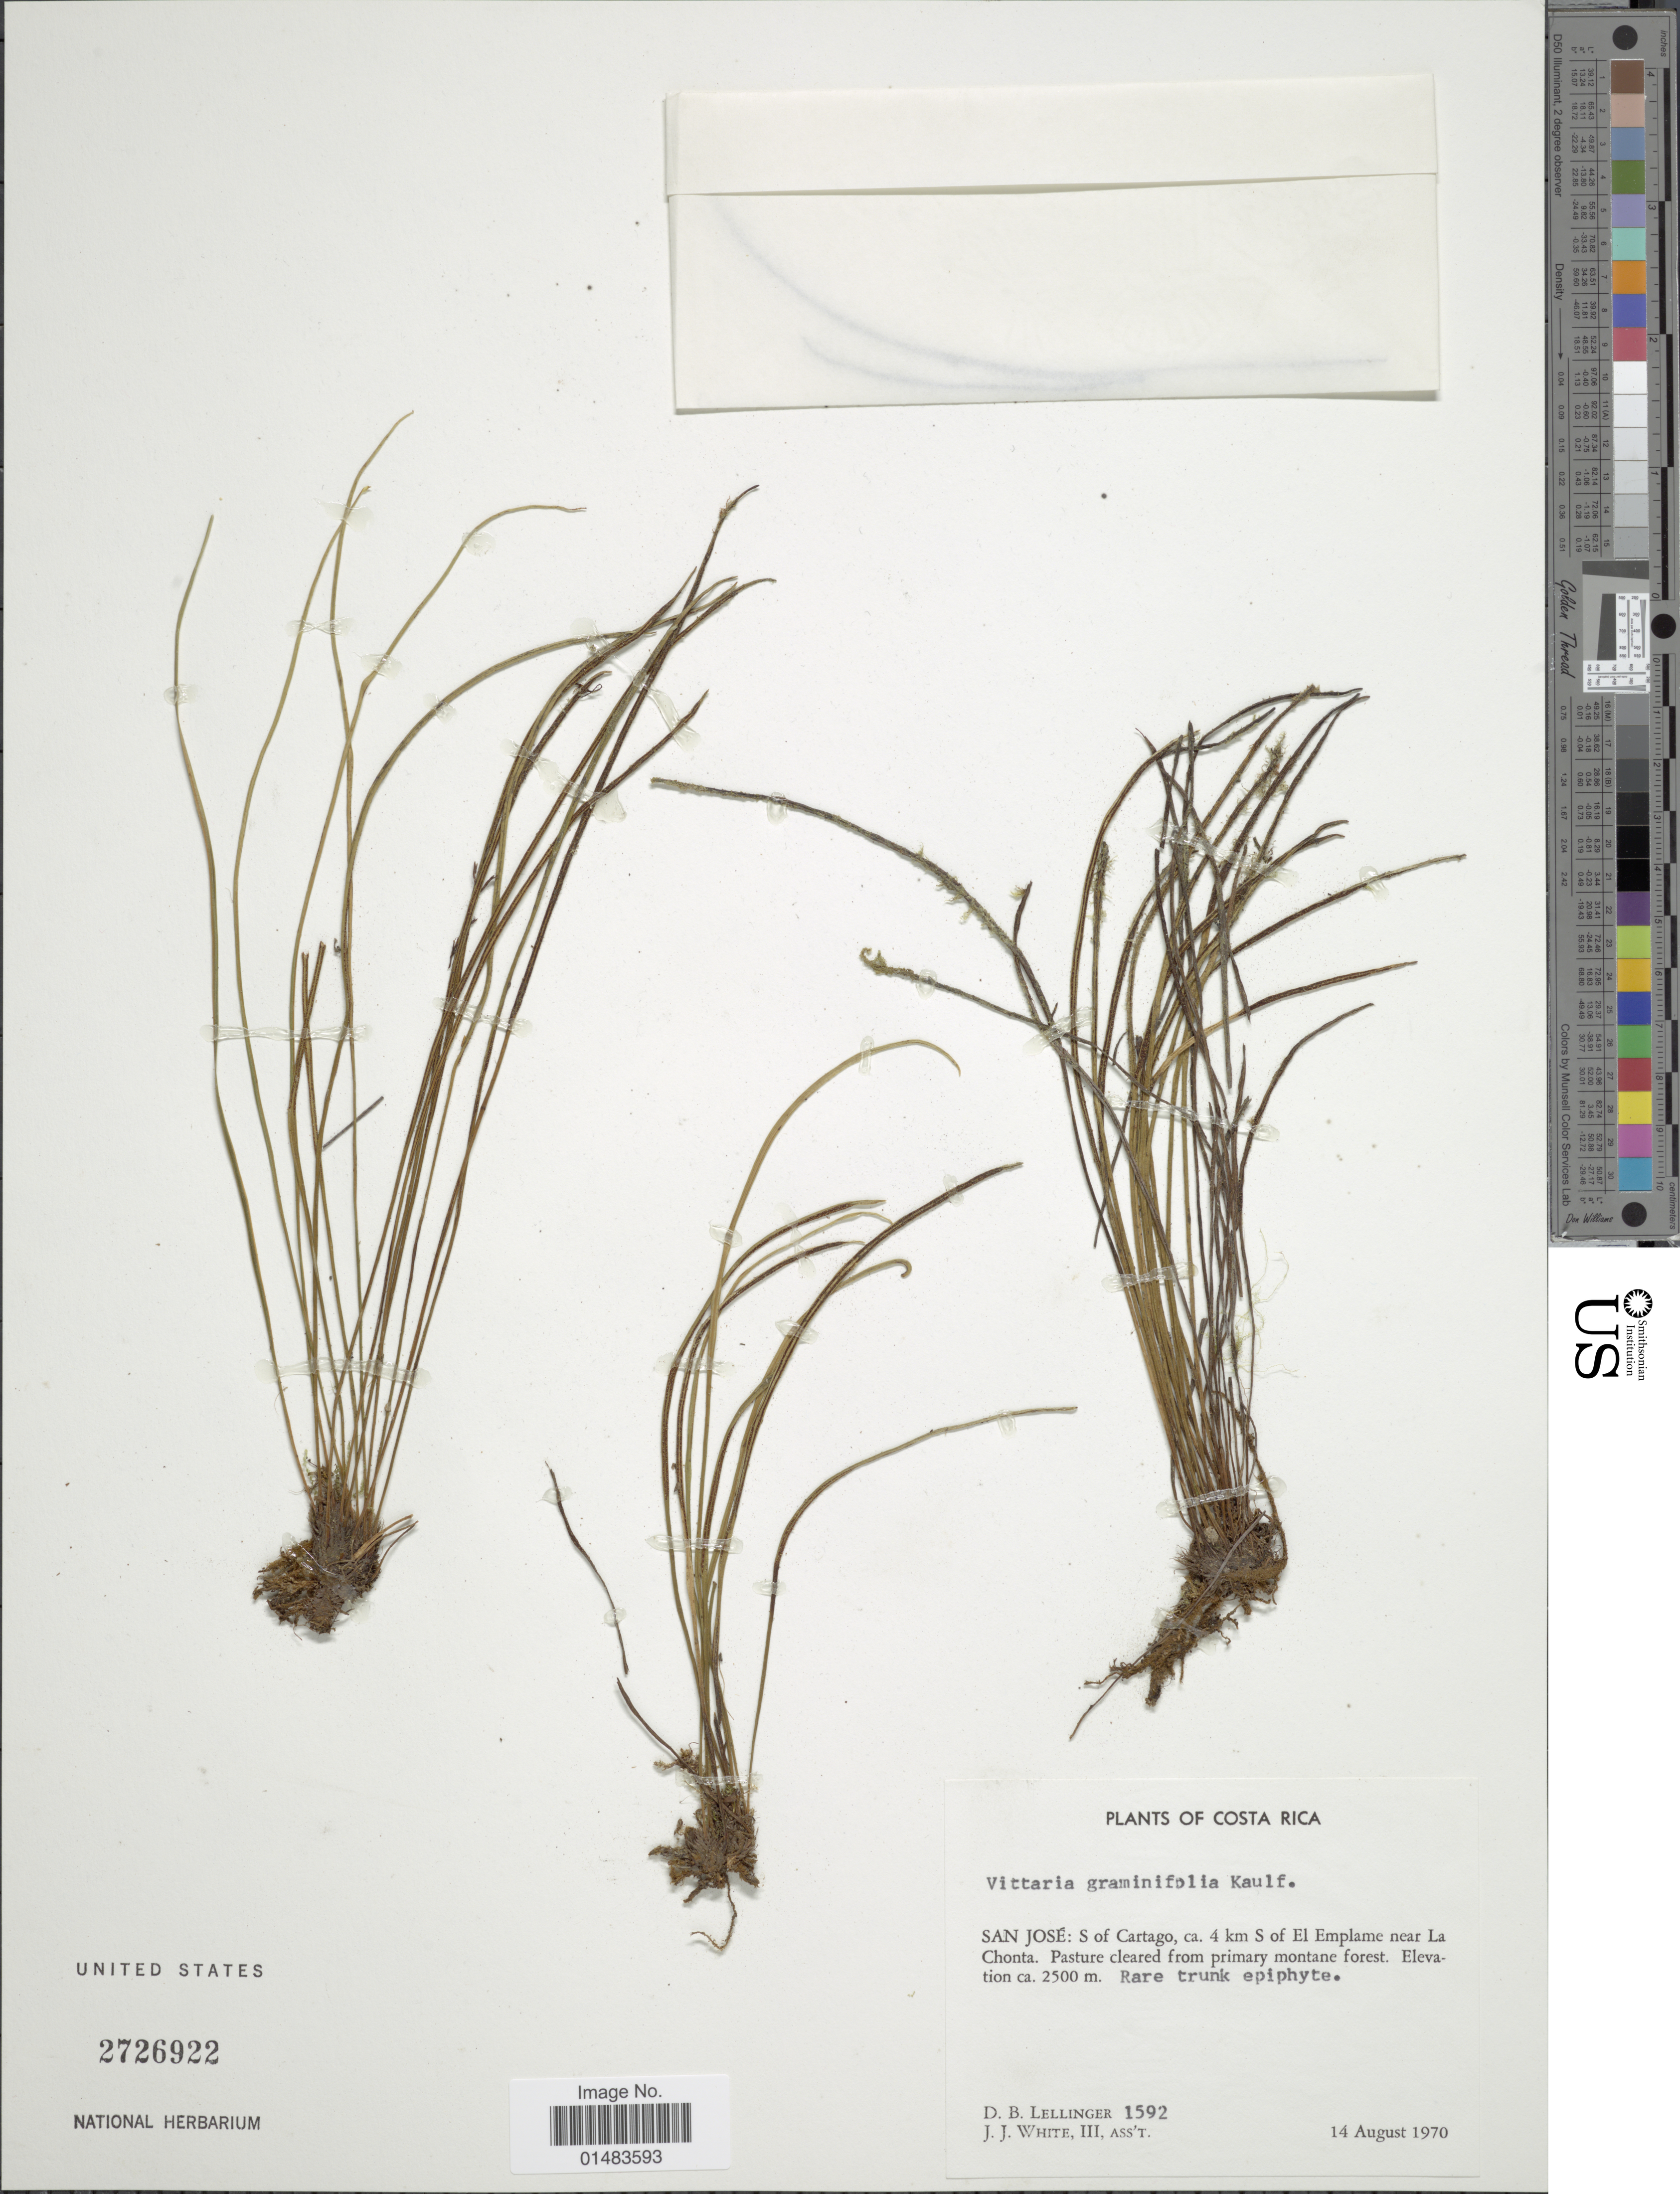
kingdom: Plantae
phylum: Tracheophyta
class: Polypodiopsida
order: Polypodiales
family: Pteridaceae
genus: Vittaria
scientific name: Vittaria graminifolia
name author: Kaulf.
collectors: D. B. Lellinger & J. J. White III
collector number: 1592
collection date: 1970-08-14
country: Costa Rica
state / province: San José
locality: Costa Rica, S of Cartago. ca. 4 km S of El Emplame near La Chonta. Pasture cleared from primary montane forest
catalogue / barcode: US 2726922